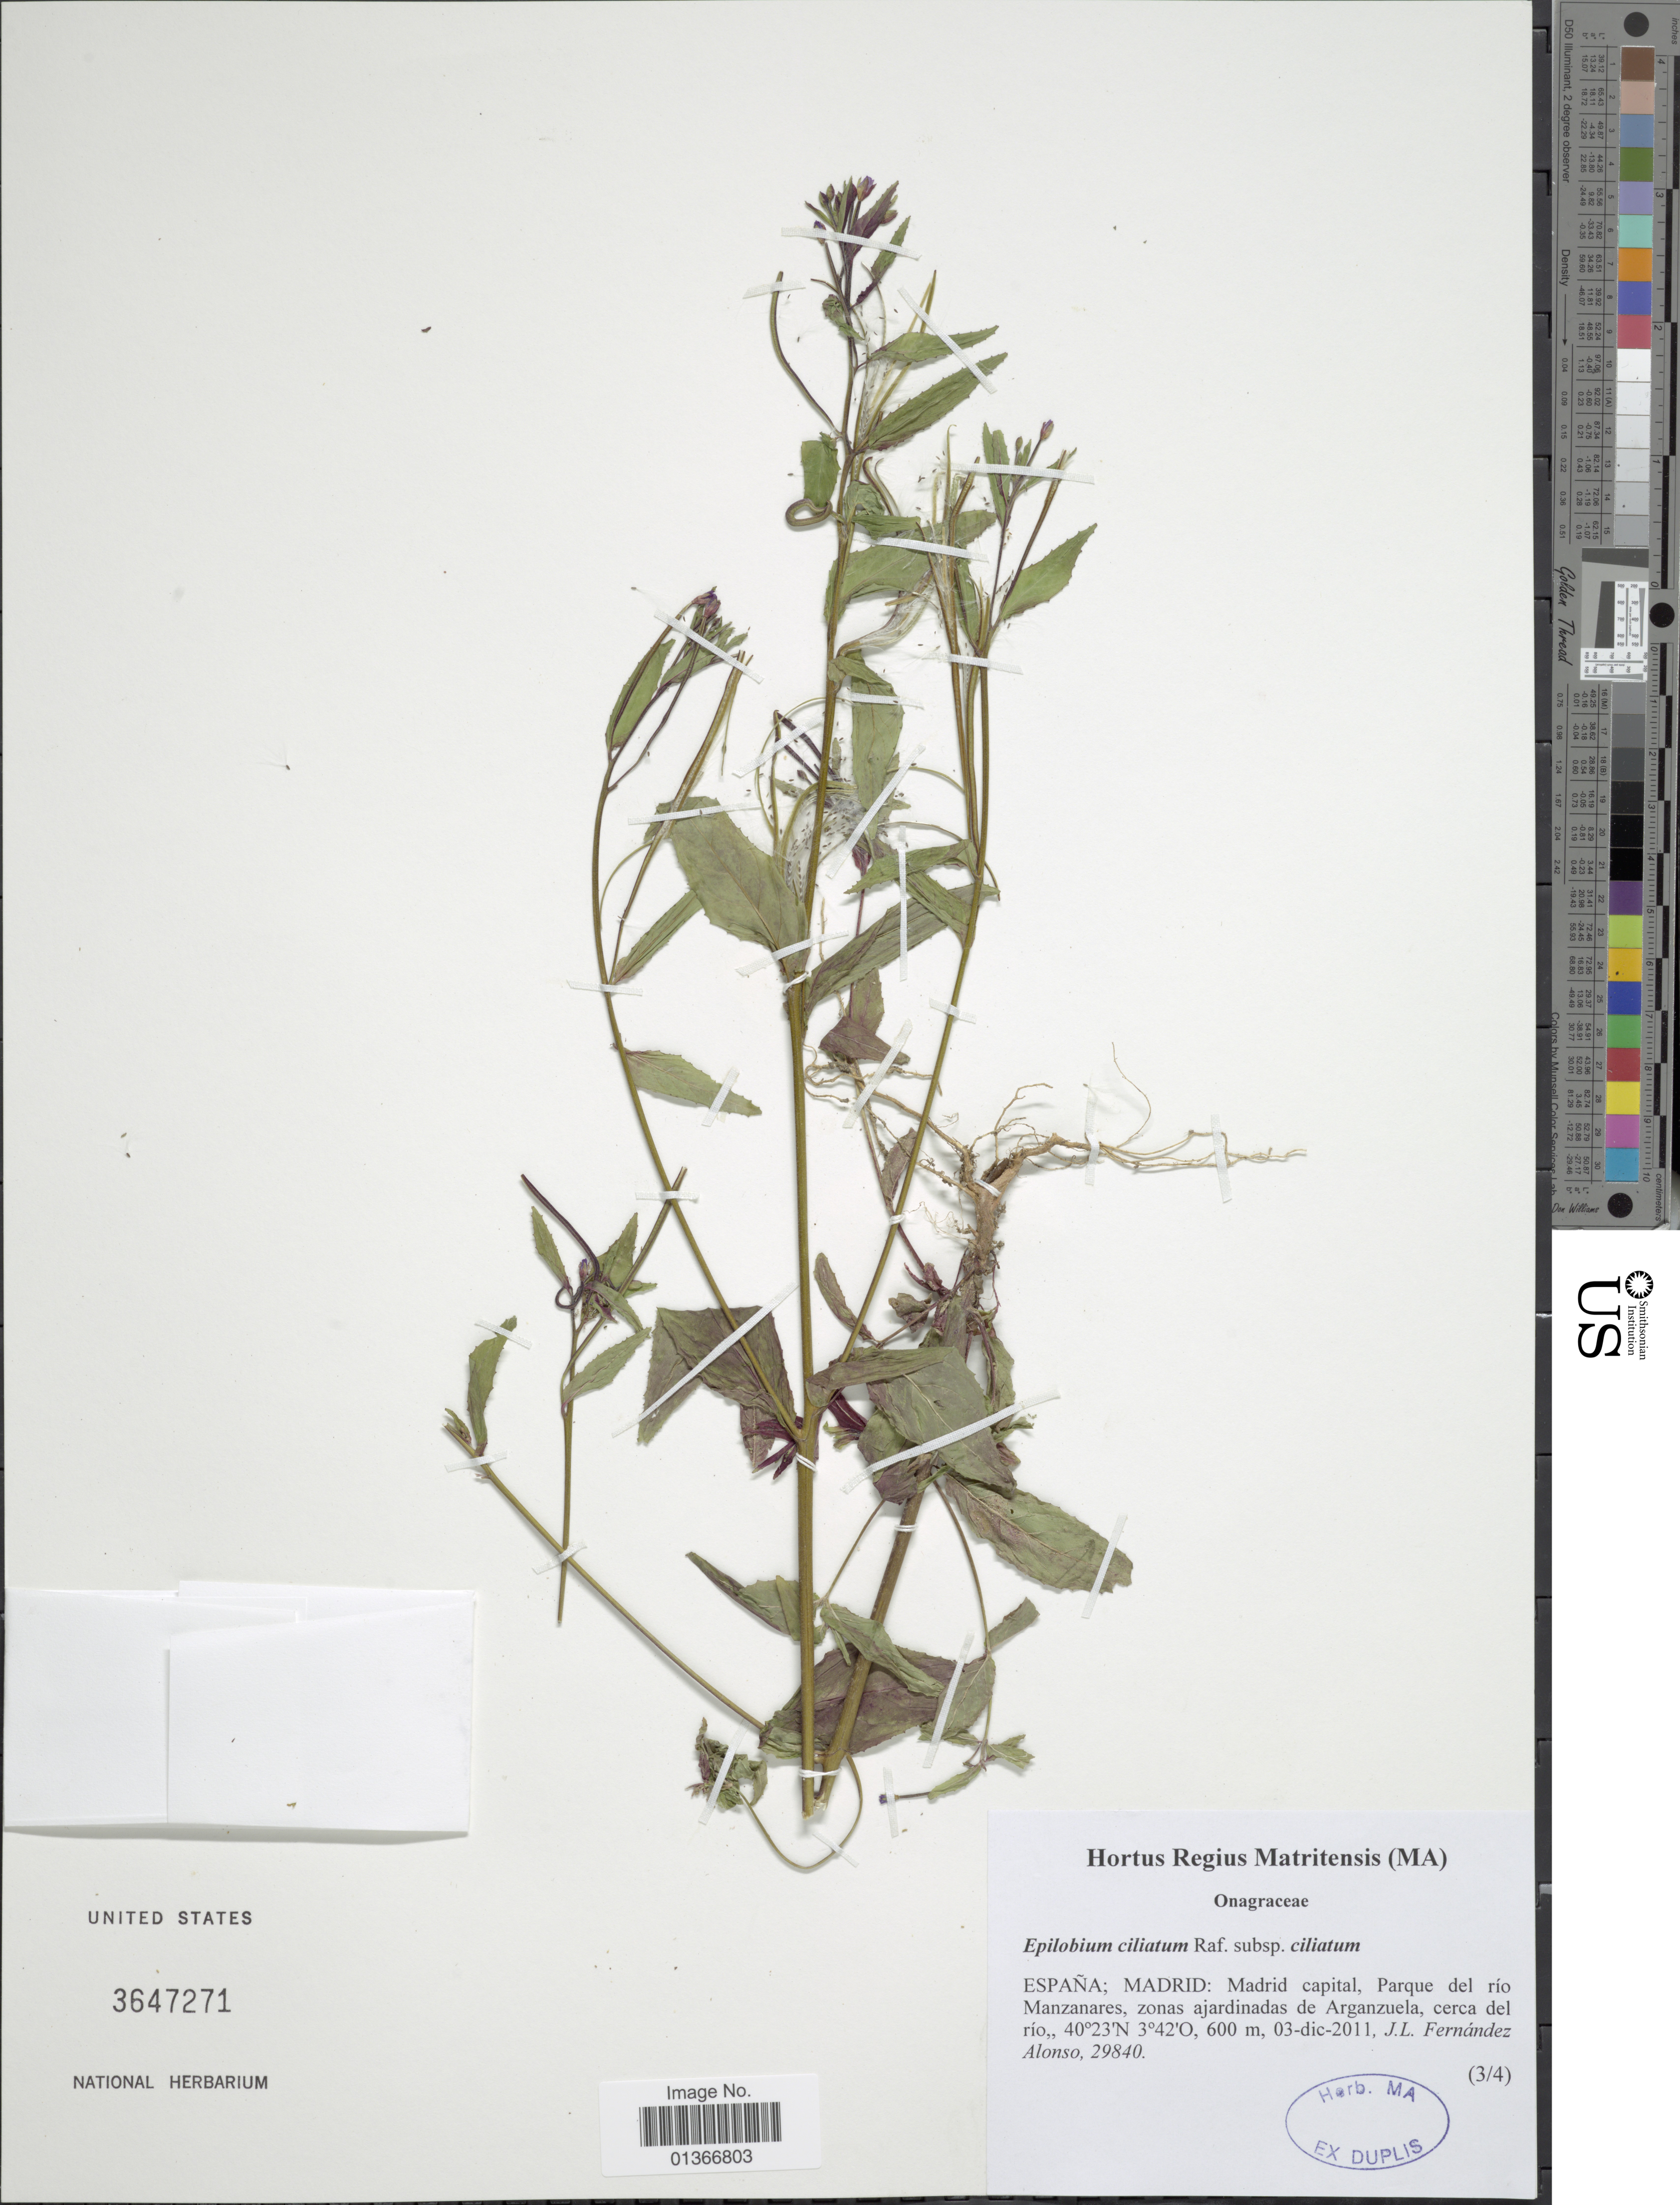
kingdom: Plantae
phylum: Tracheophyta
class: Magnoliopsida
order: Myrtales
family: Onagraceae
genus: Epilobium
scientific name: Epilobium ciliatum subsp. ciliatum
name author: Raf.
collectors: J. L. Fernández-Alonso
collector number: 29840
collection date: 2011-12-03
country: Spain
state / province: Madrid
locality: Parque del río Manzanares, zonas ajardinadas de Arganzuela, cerca del río.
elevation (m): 600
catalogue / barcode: US 3647271